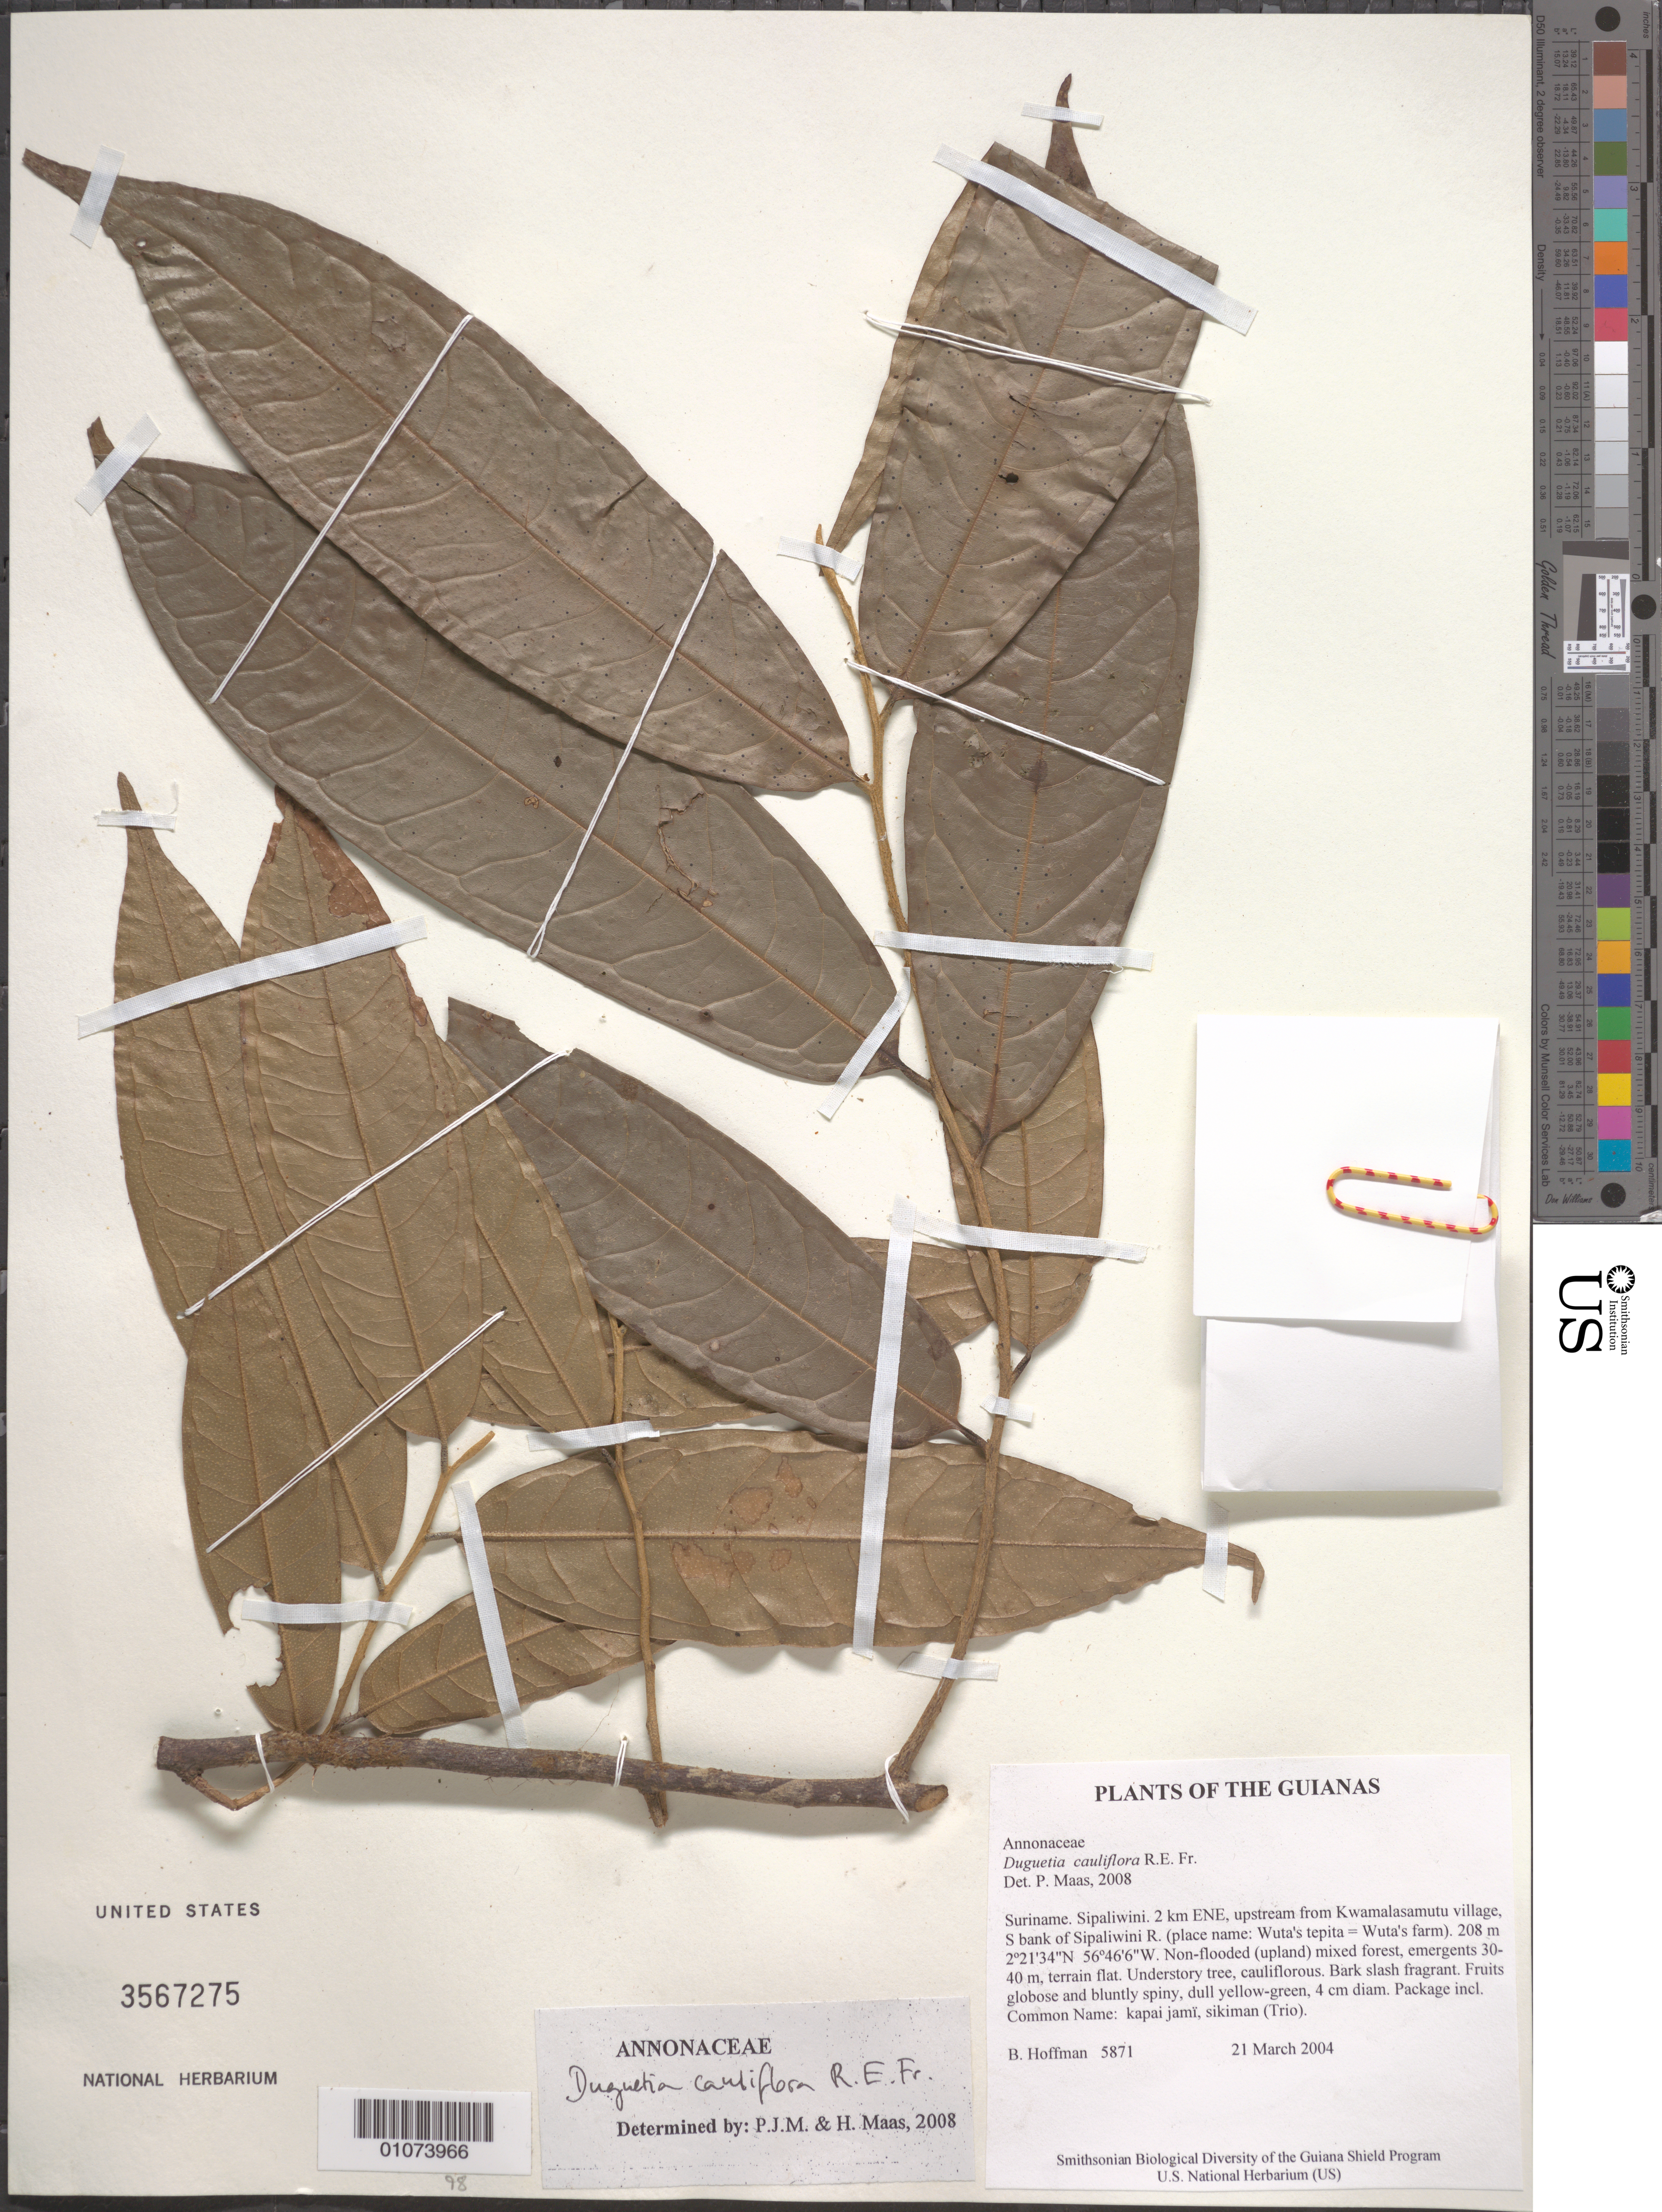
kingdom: Plantae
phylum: Tracheophyta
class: Magnoliopsida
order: Magnoliales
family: Annonaceae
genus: Duguetia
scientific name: Duguetia cauliflora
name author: R.E. Fr.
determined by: Maas, Paul J. M.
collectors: B. Hoffman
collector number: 5871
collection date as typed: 21 March 2004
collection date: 2004-03-21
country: Suriname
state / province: Sipaliwini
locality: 2 km ENE, upstream from Kwamalasamutu village, S bank of Sipaliwini R. (place name: Wuta's tepita = Wuta's farm).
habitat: Non-flooded (upland) mixed forest, emergents 30-40 m, terrain flat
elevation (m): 208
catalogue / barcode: US 3567275